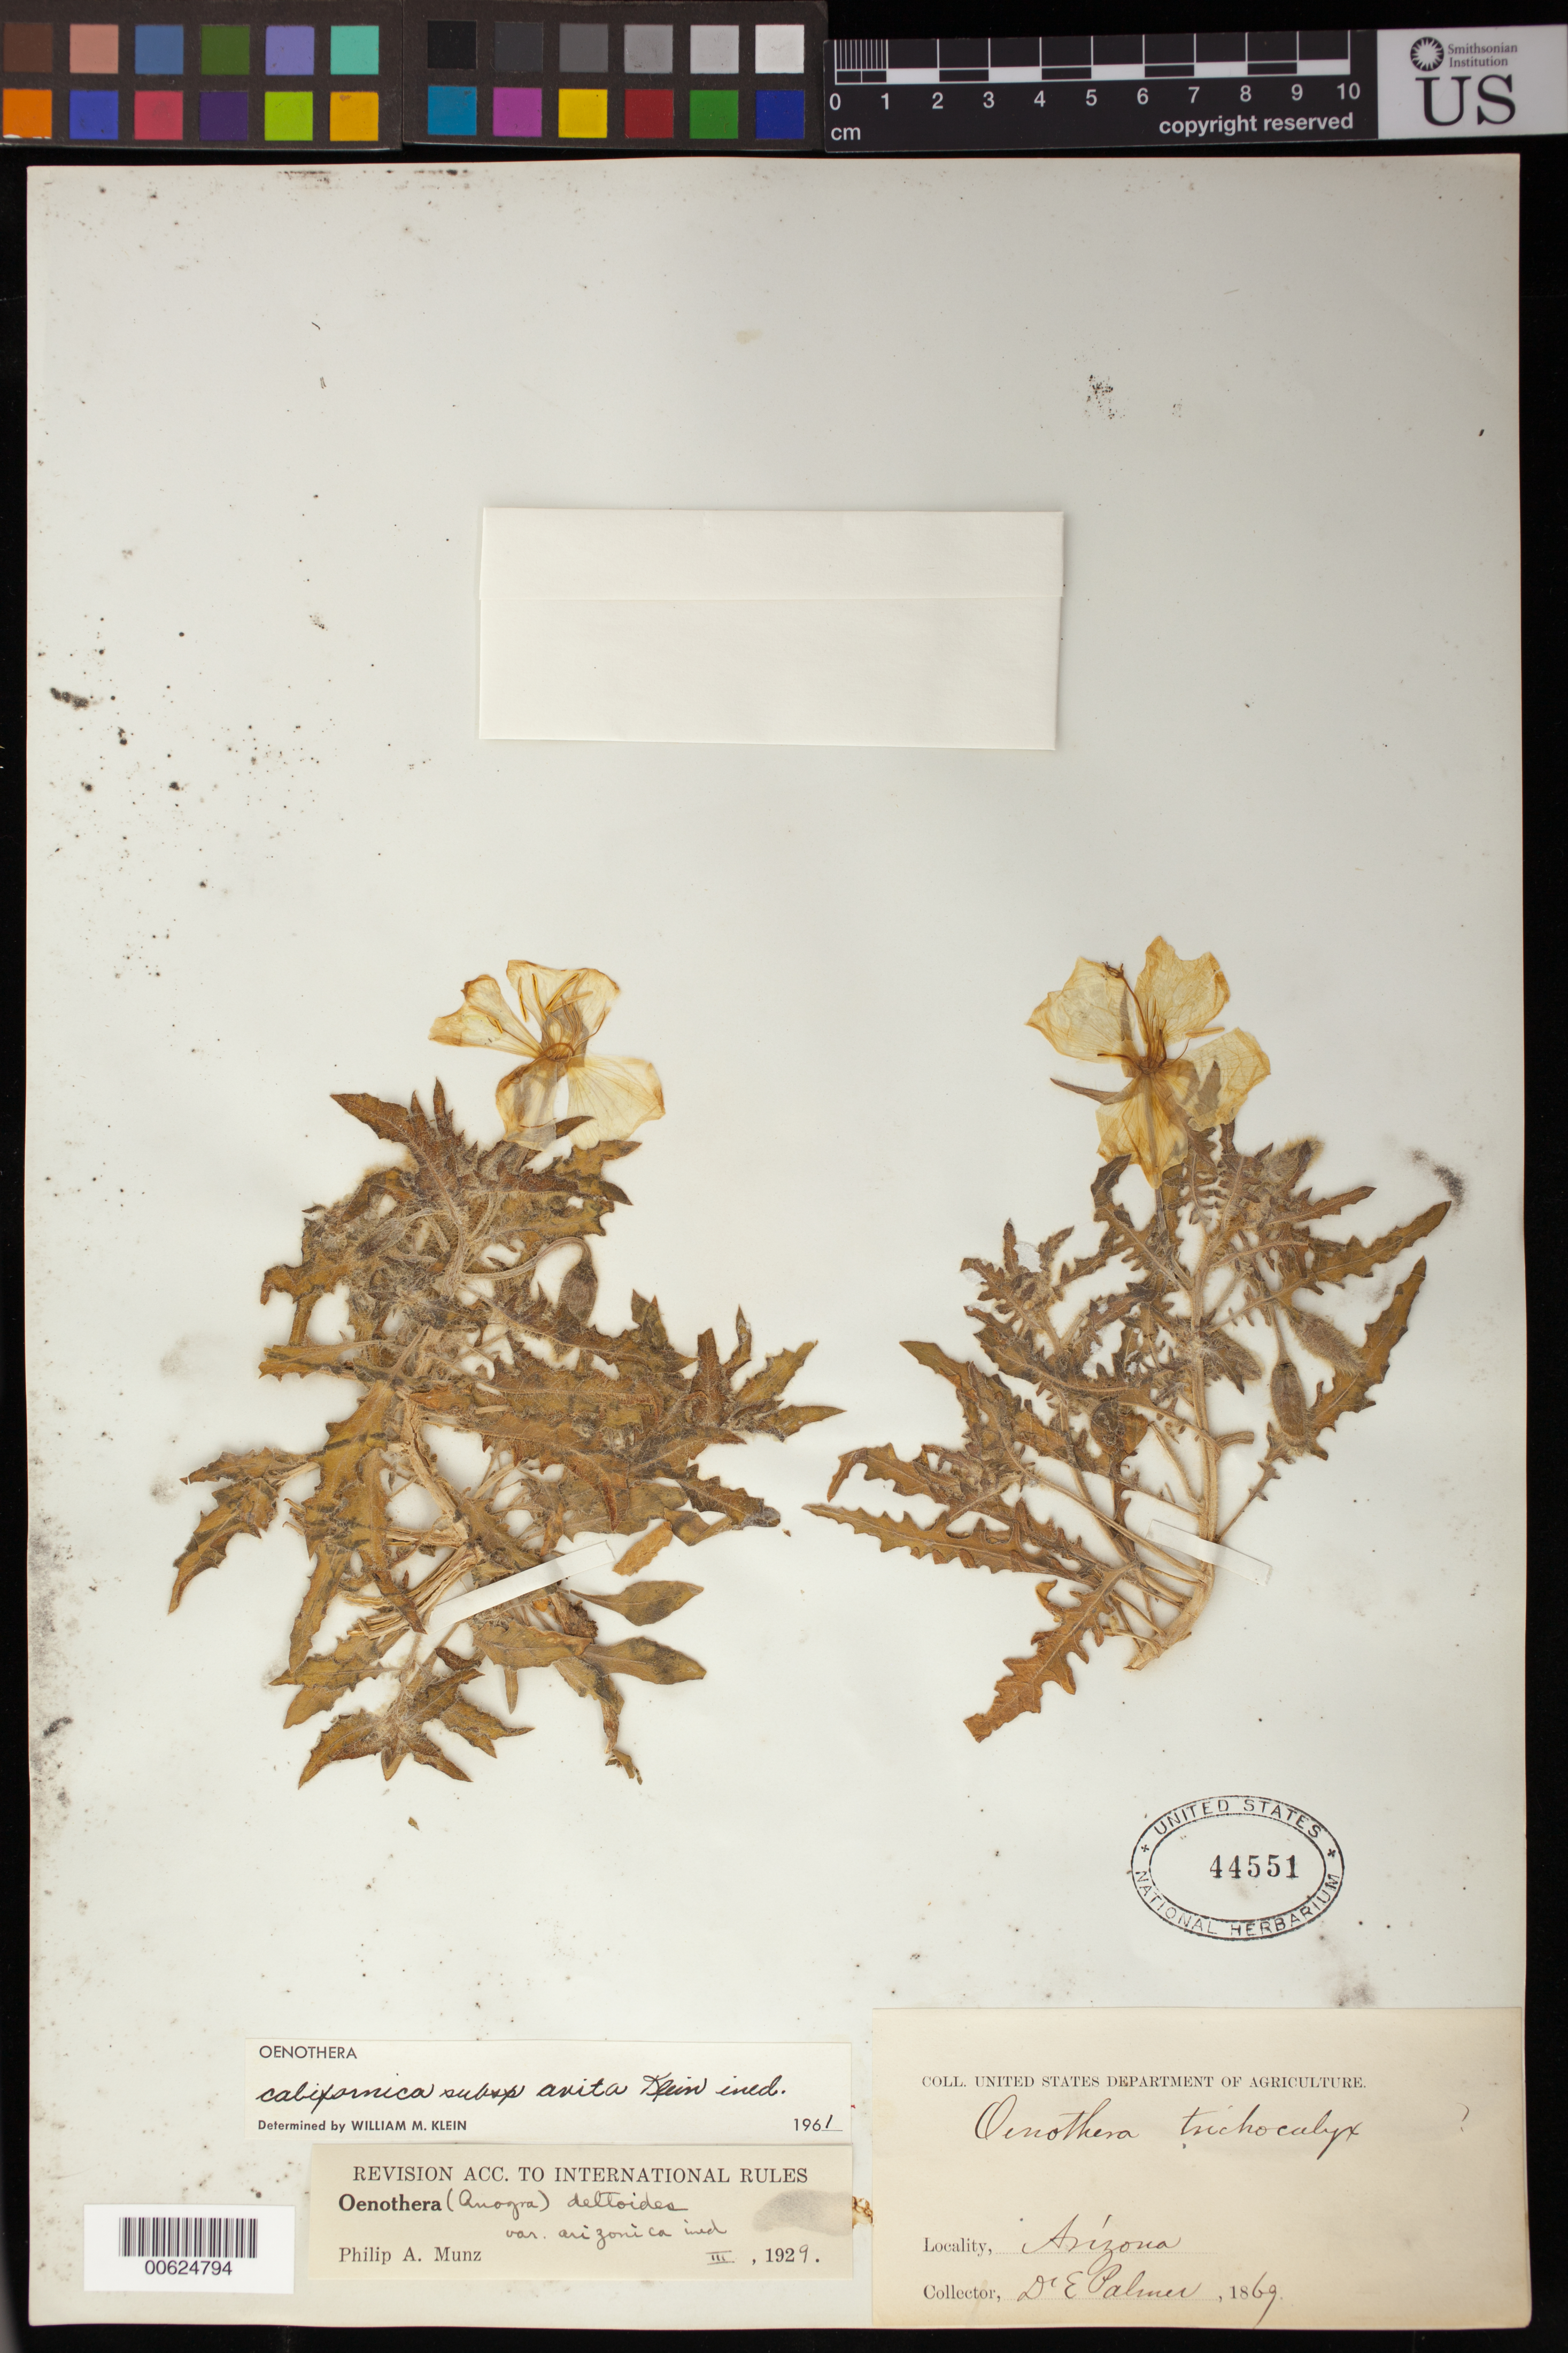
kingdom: Plantae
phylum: Tracheophyta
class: Magnoliopsida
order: Myrtales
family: Onagraceae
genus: Oenothera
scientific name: Oenothera avita subsp. avita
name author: (W.M. Klein) W.M. Klein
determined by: Wagner, W. L., (BOT), Smithsonian Institution - National Museum of Natural History (UNITED STATES)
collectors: E. Palmer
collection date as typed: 1869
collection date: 1869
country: United States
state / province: Arizona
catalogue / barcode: US 44551